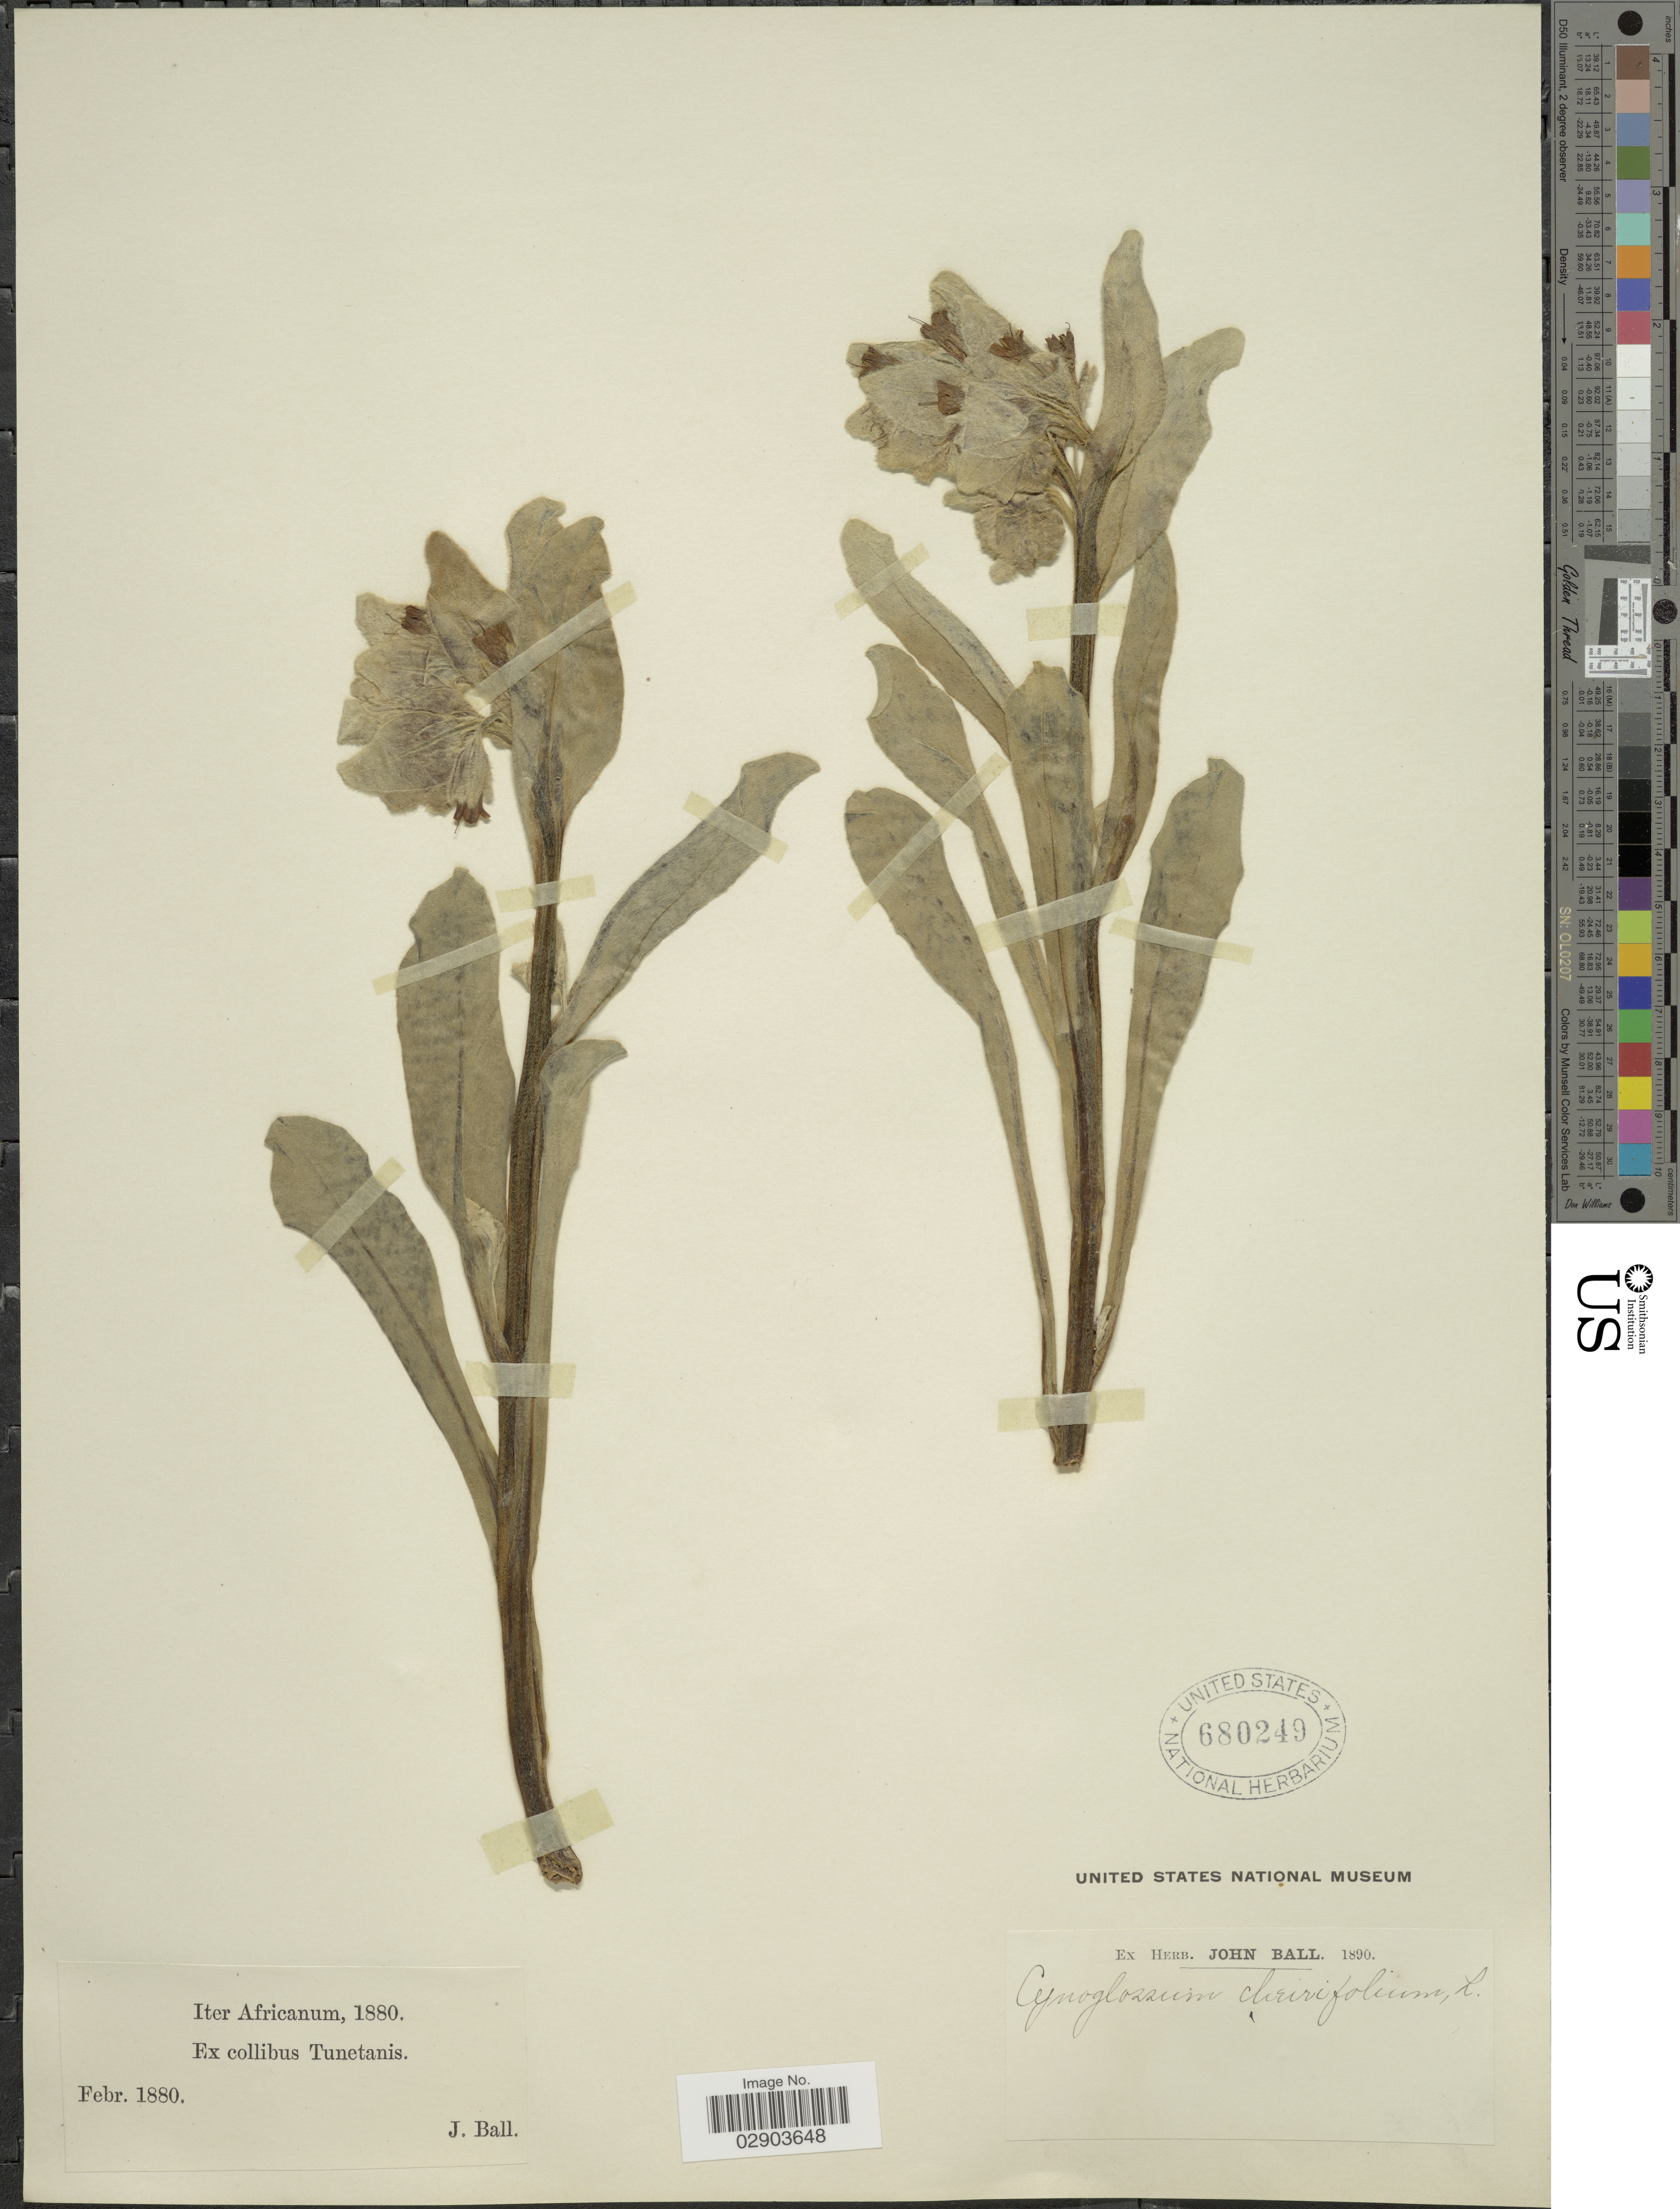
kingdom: Plantae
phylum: Tracheophyta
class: Magnoliopsida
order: Boraginales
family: Boraginaceae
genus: Cynoglossum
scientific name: Cynoglossum cheirifolium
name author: L.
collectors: J. Ball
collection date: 1880-02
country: Tunisia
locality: Iter Africanum, Ex collibus Tunetanis.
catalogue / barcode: US 680249